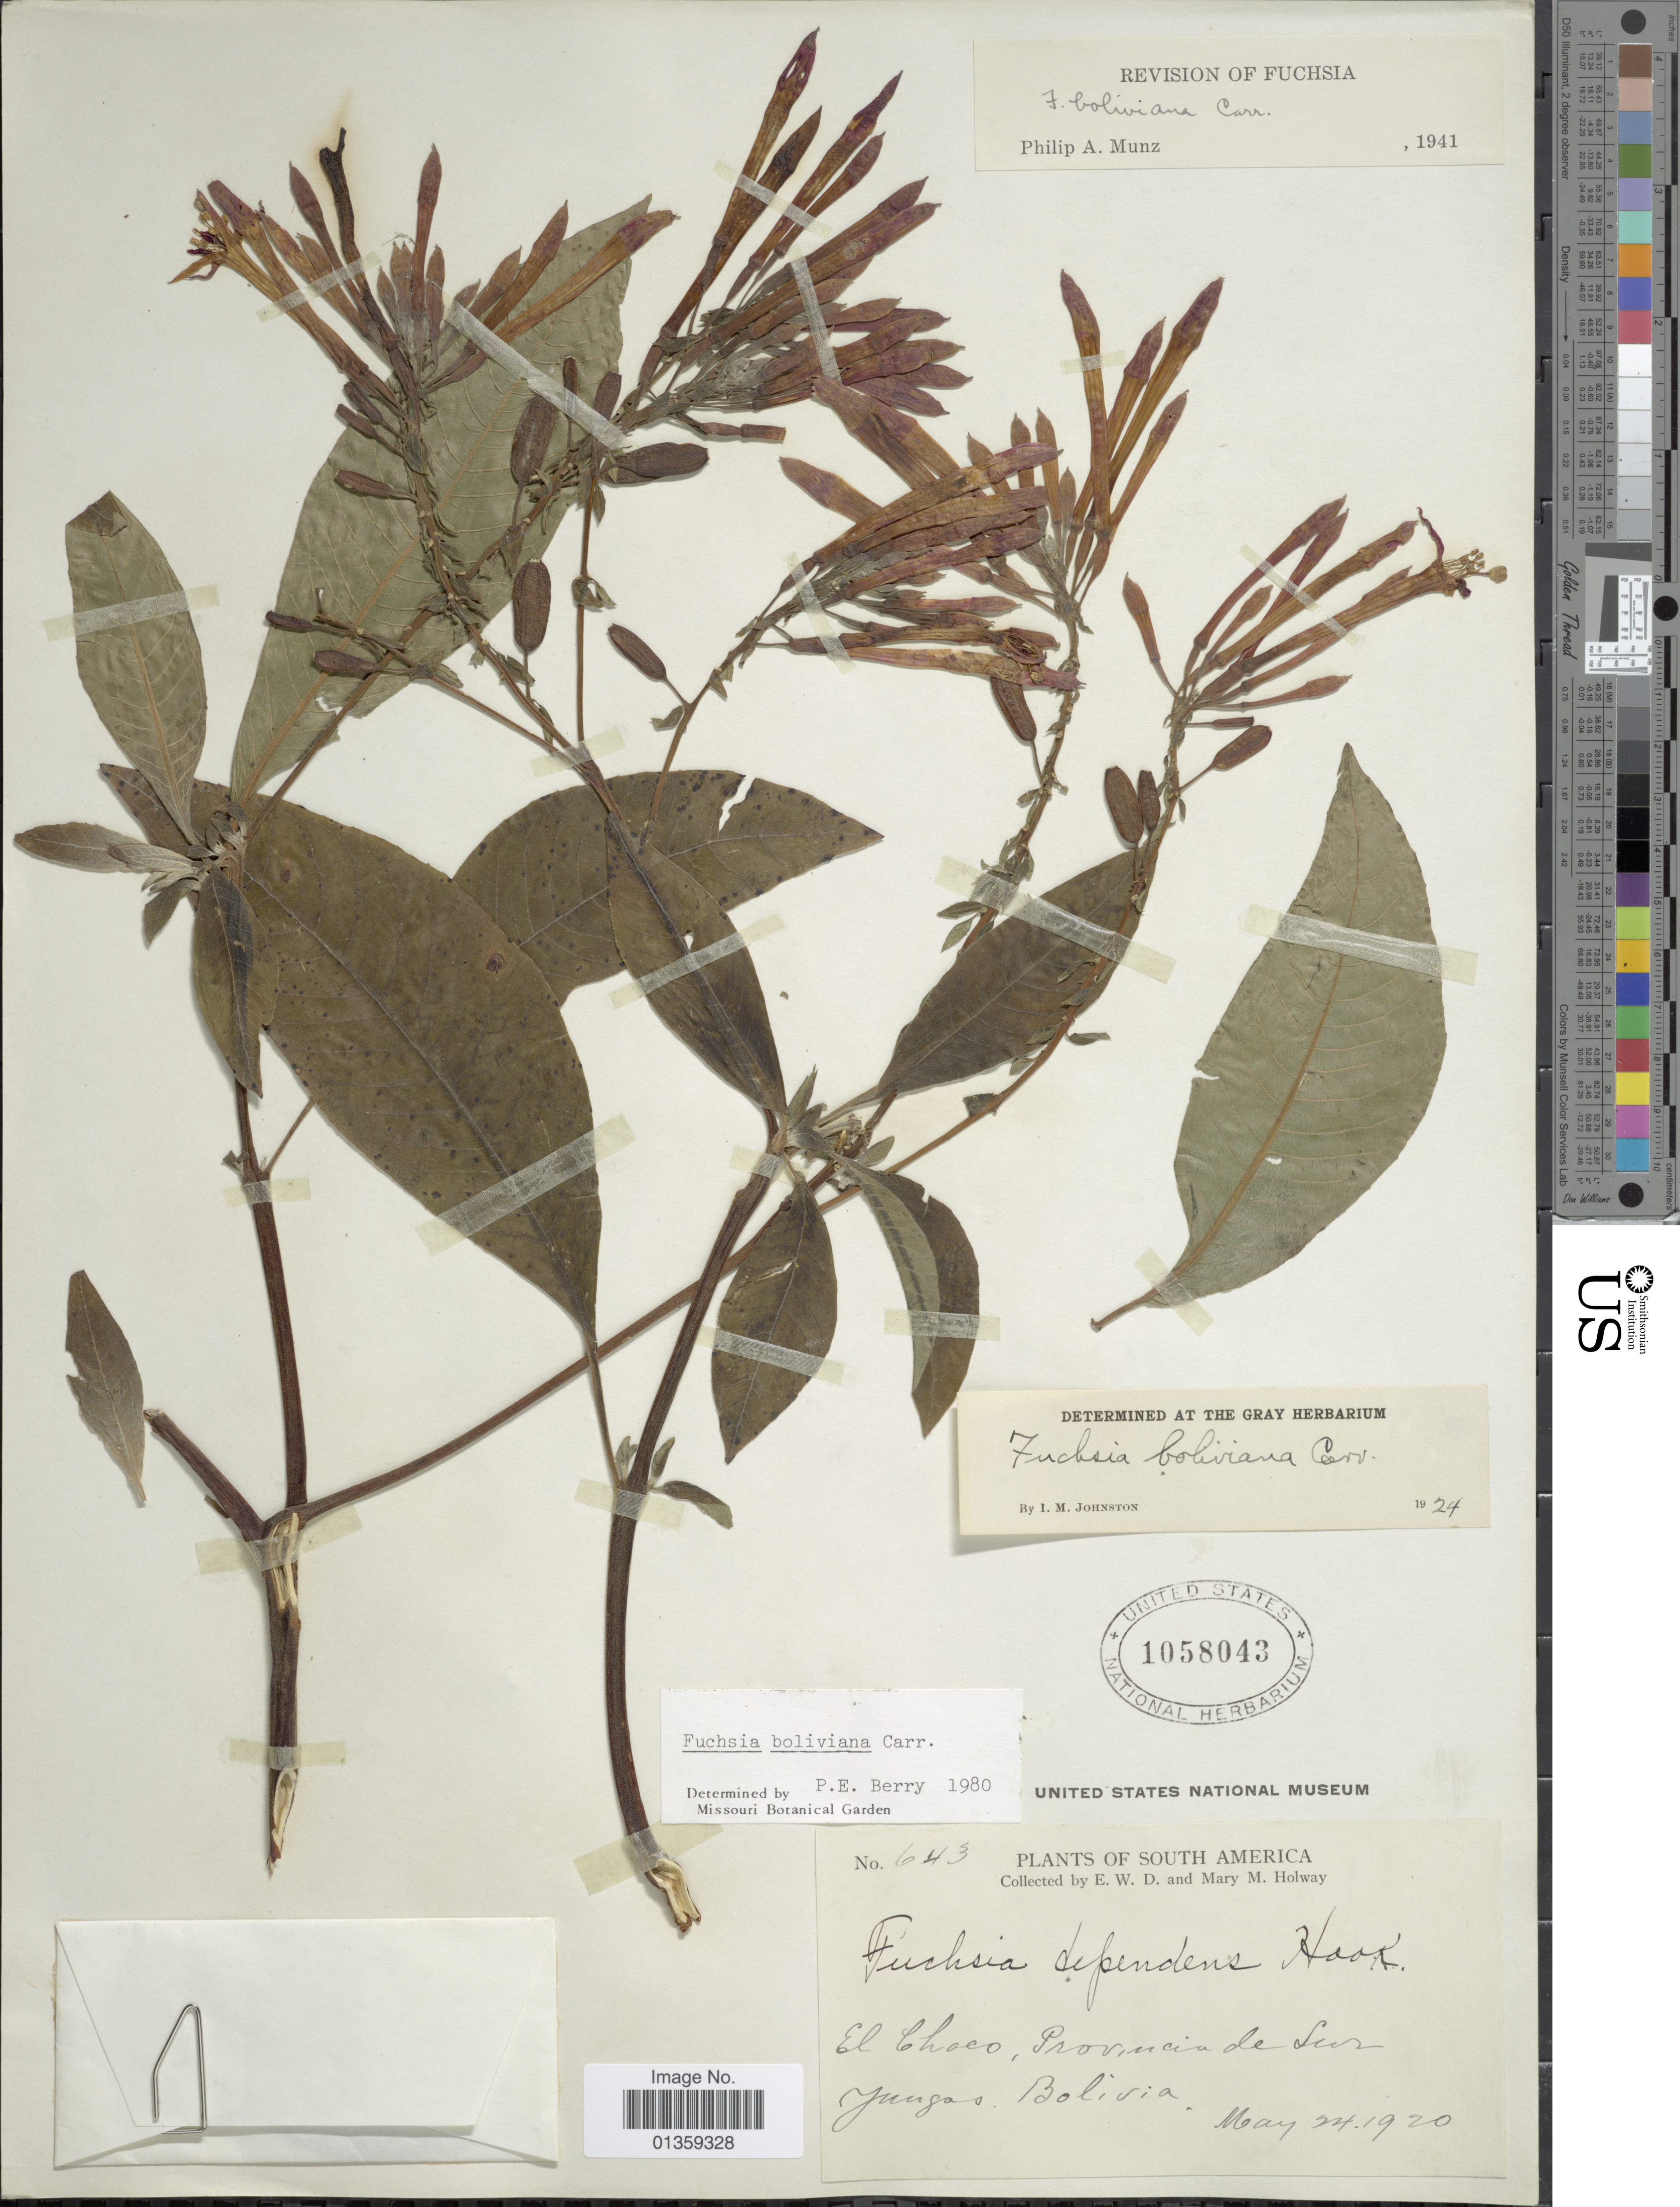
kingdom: Plantae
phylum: Tracheophyta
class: Magnoliopsida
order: Myrtales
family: Onagraceae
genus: Fuchsia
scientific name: Fuchsia boliviana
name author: Carrière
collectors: E. W. D. Holway & M. M. Holway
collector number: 643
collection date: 1920-05-14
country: Bolivia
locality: El Chaco, Provincia de Sur Yungas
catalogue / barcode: US 1058043